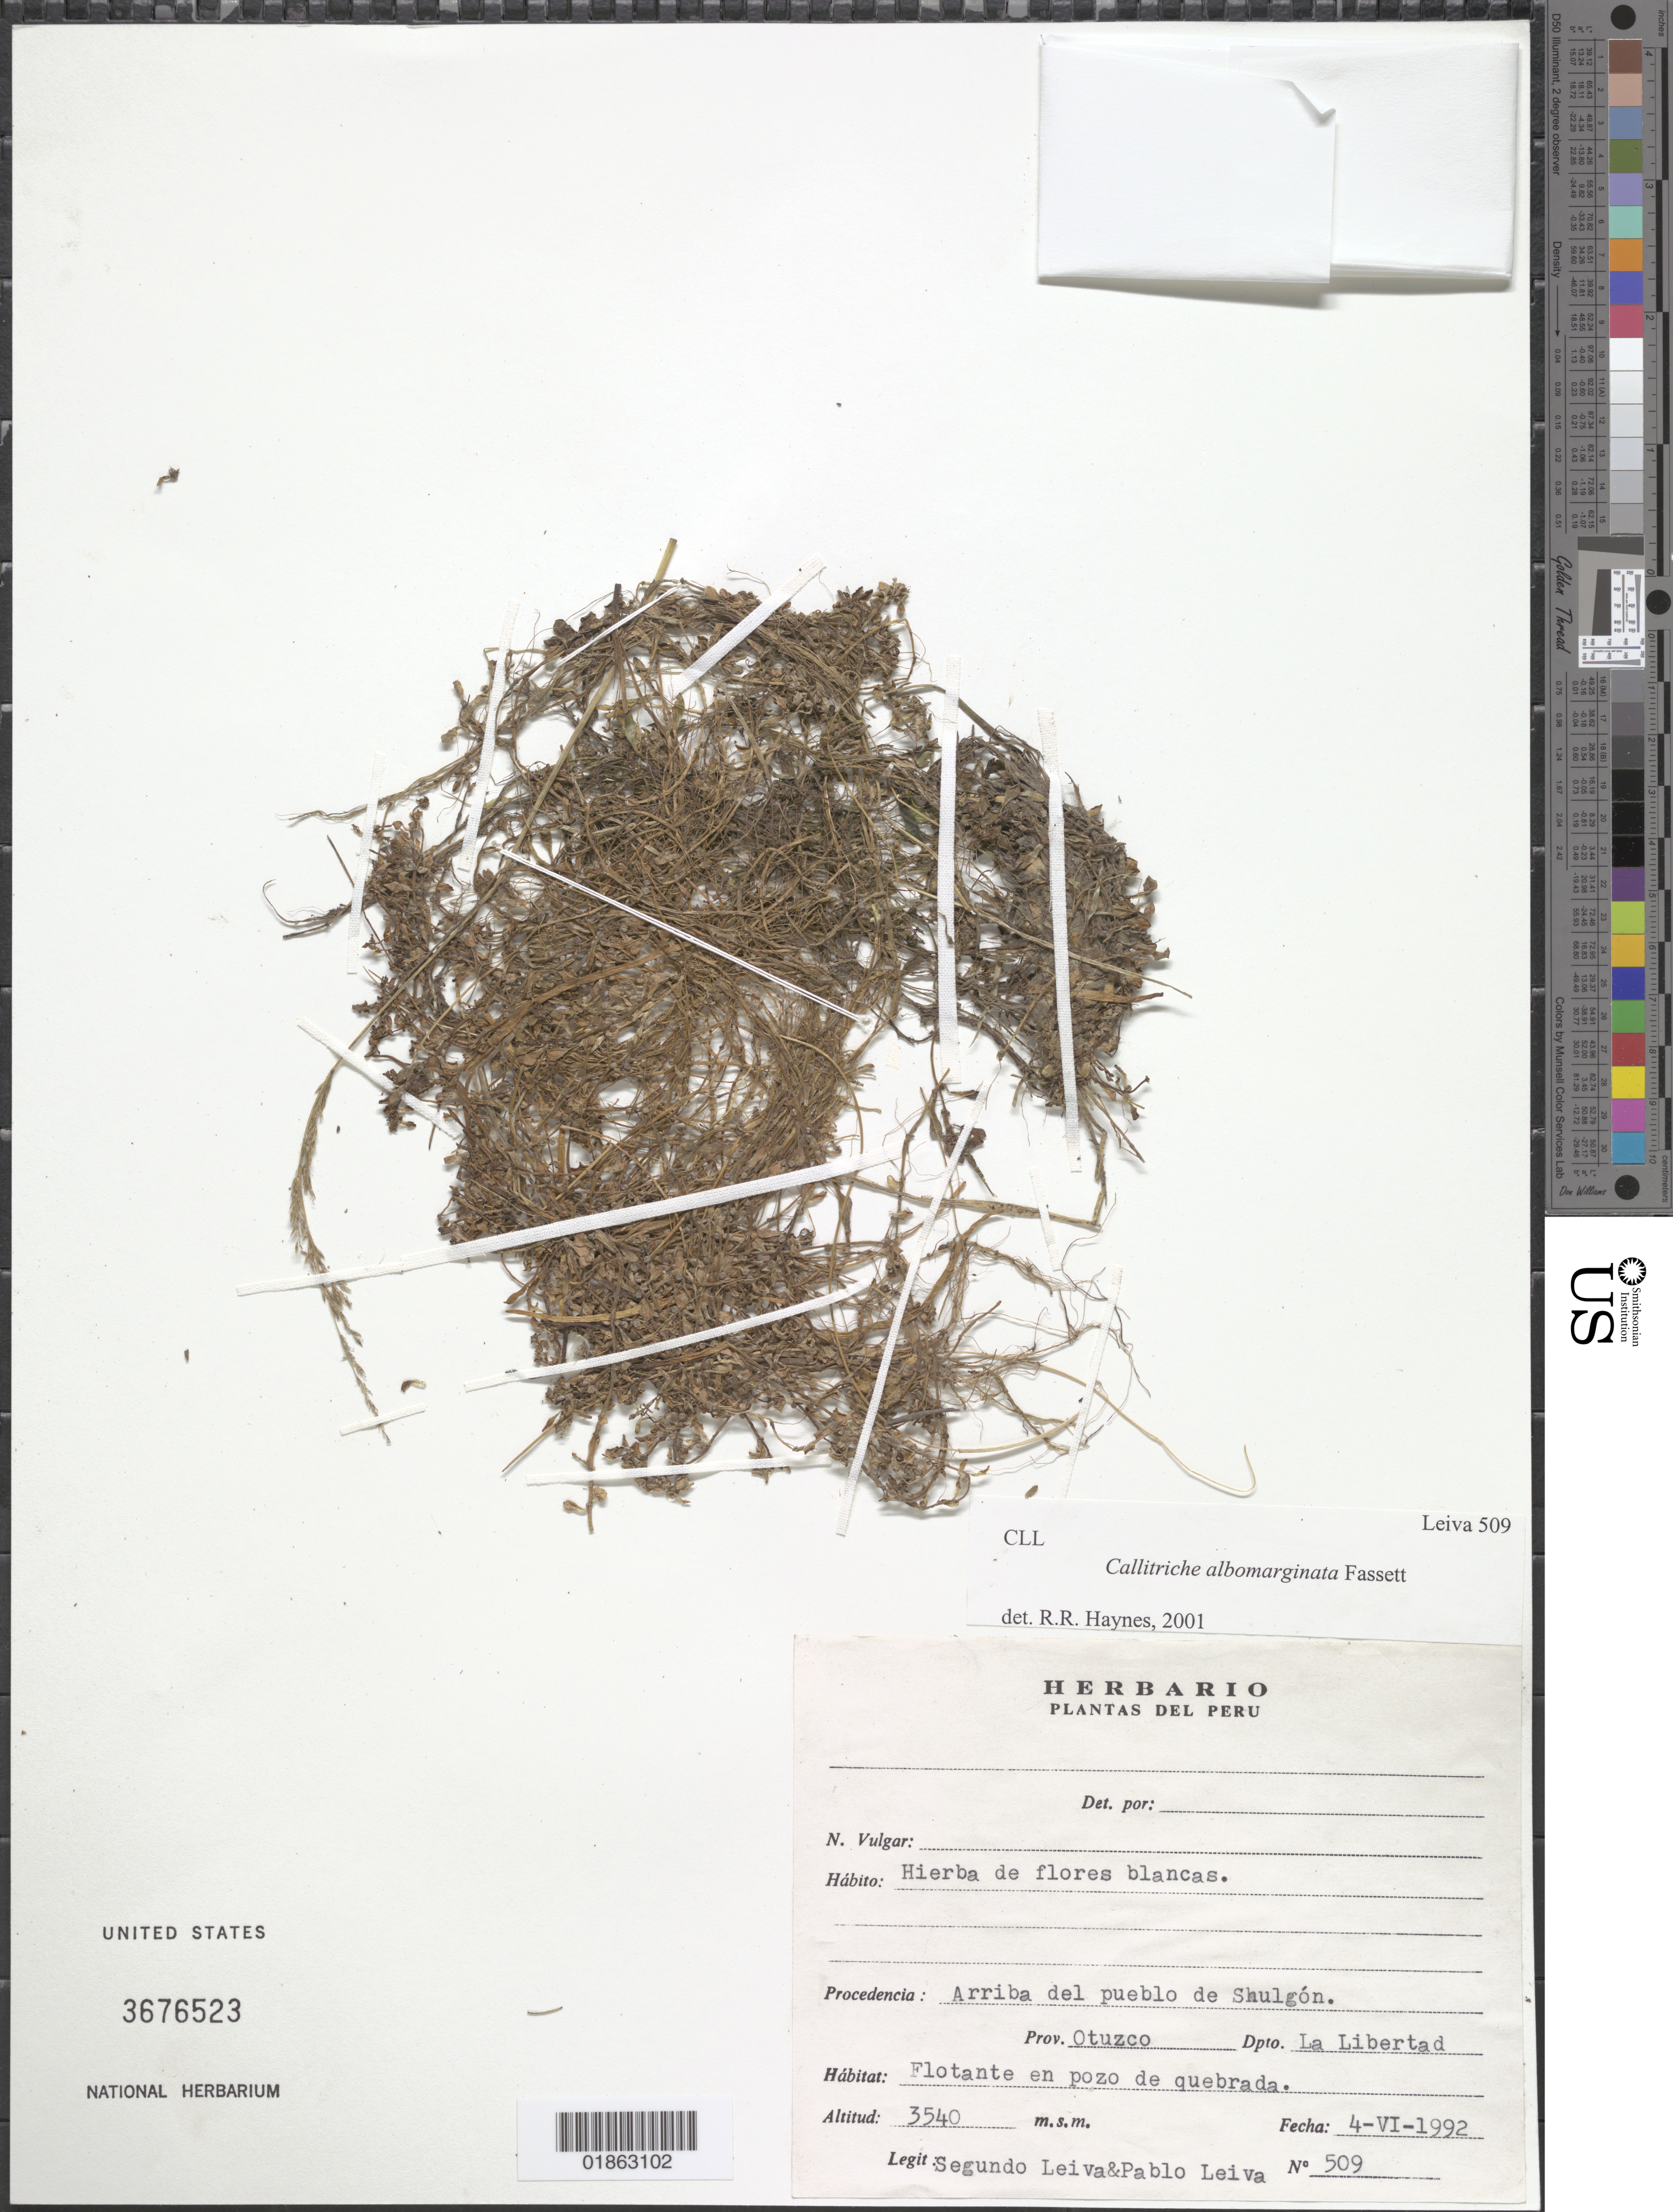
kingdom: Plantae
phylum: Tracheophyta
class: Magnoliopsida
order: Lamiales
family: Plantaginaceae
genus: Callitriche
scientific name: Callitriche albomarginata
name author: Fassett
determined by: Haynes, R. R.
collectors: S. Leiva G. & P. Leiva G.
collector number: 509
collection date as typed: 4-VI-1992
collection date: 1992-06-04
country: Peru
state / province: La Libertad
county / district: Otuzco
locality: Arriba del pueblo de Shulgon.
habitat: Flotante en pozo de quebrada.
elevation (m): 3540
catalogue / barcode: US 3676523